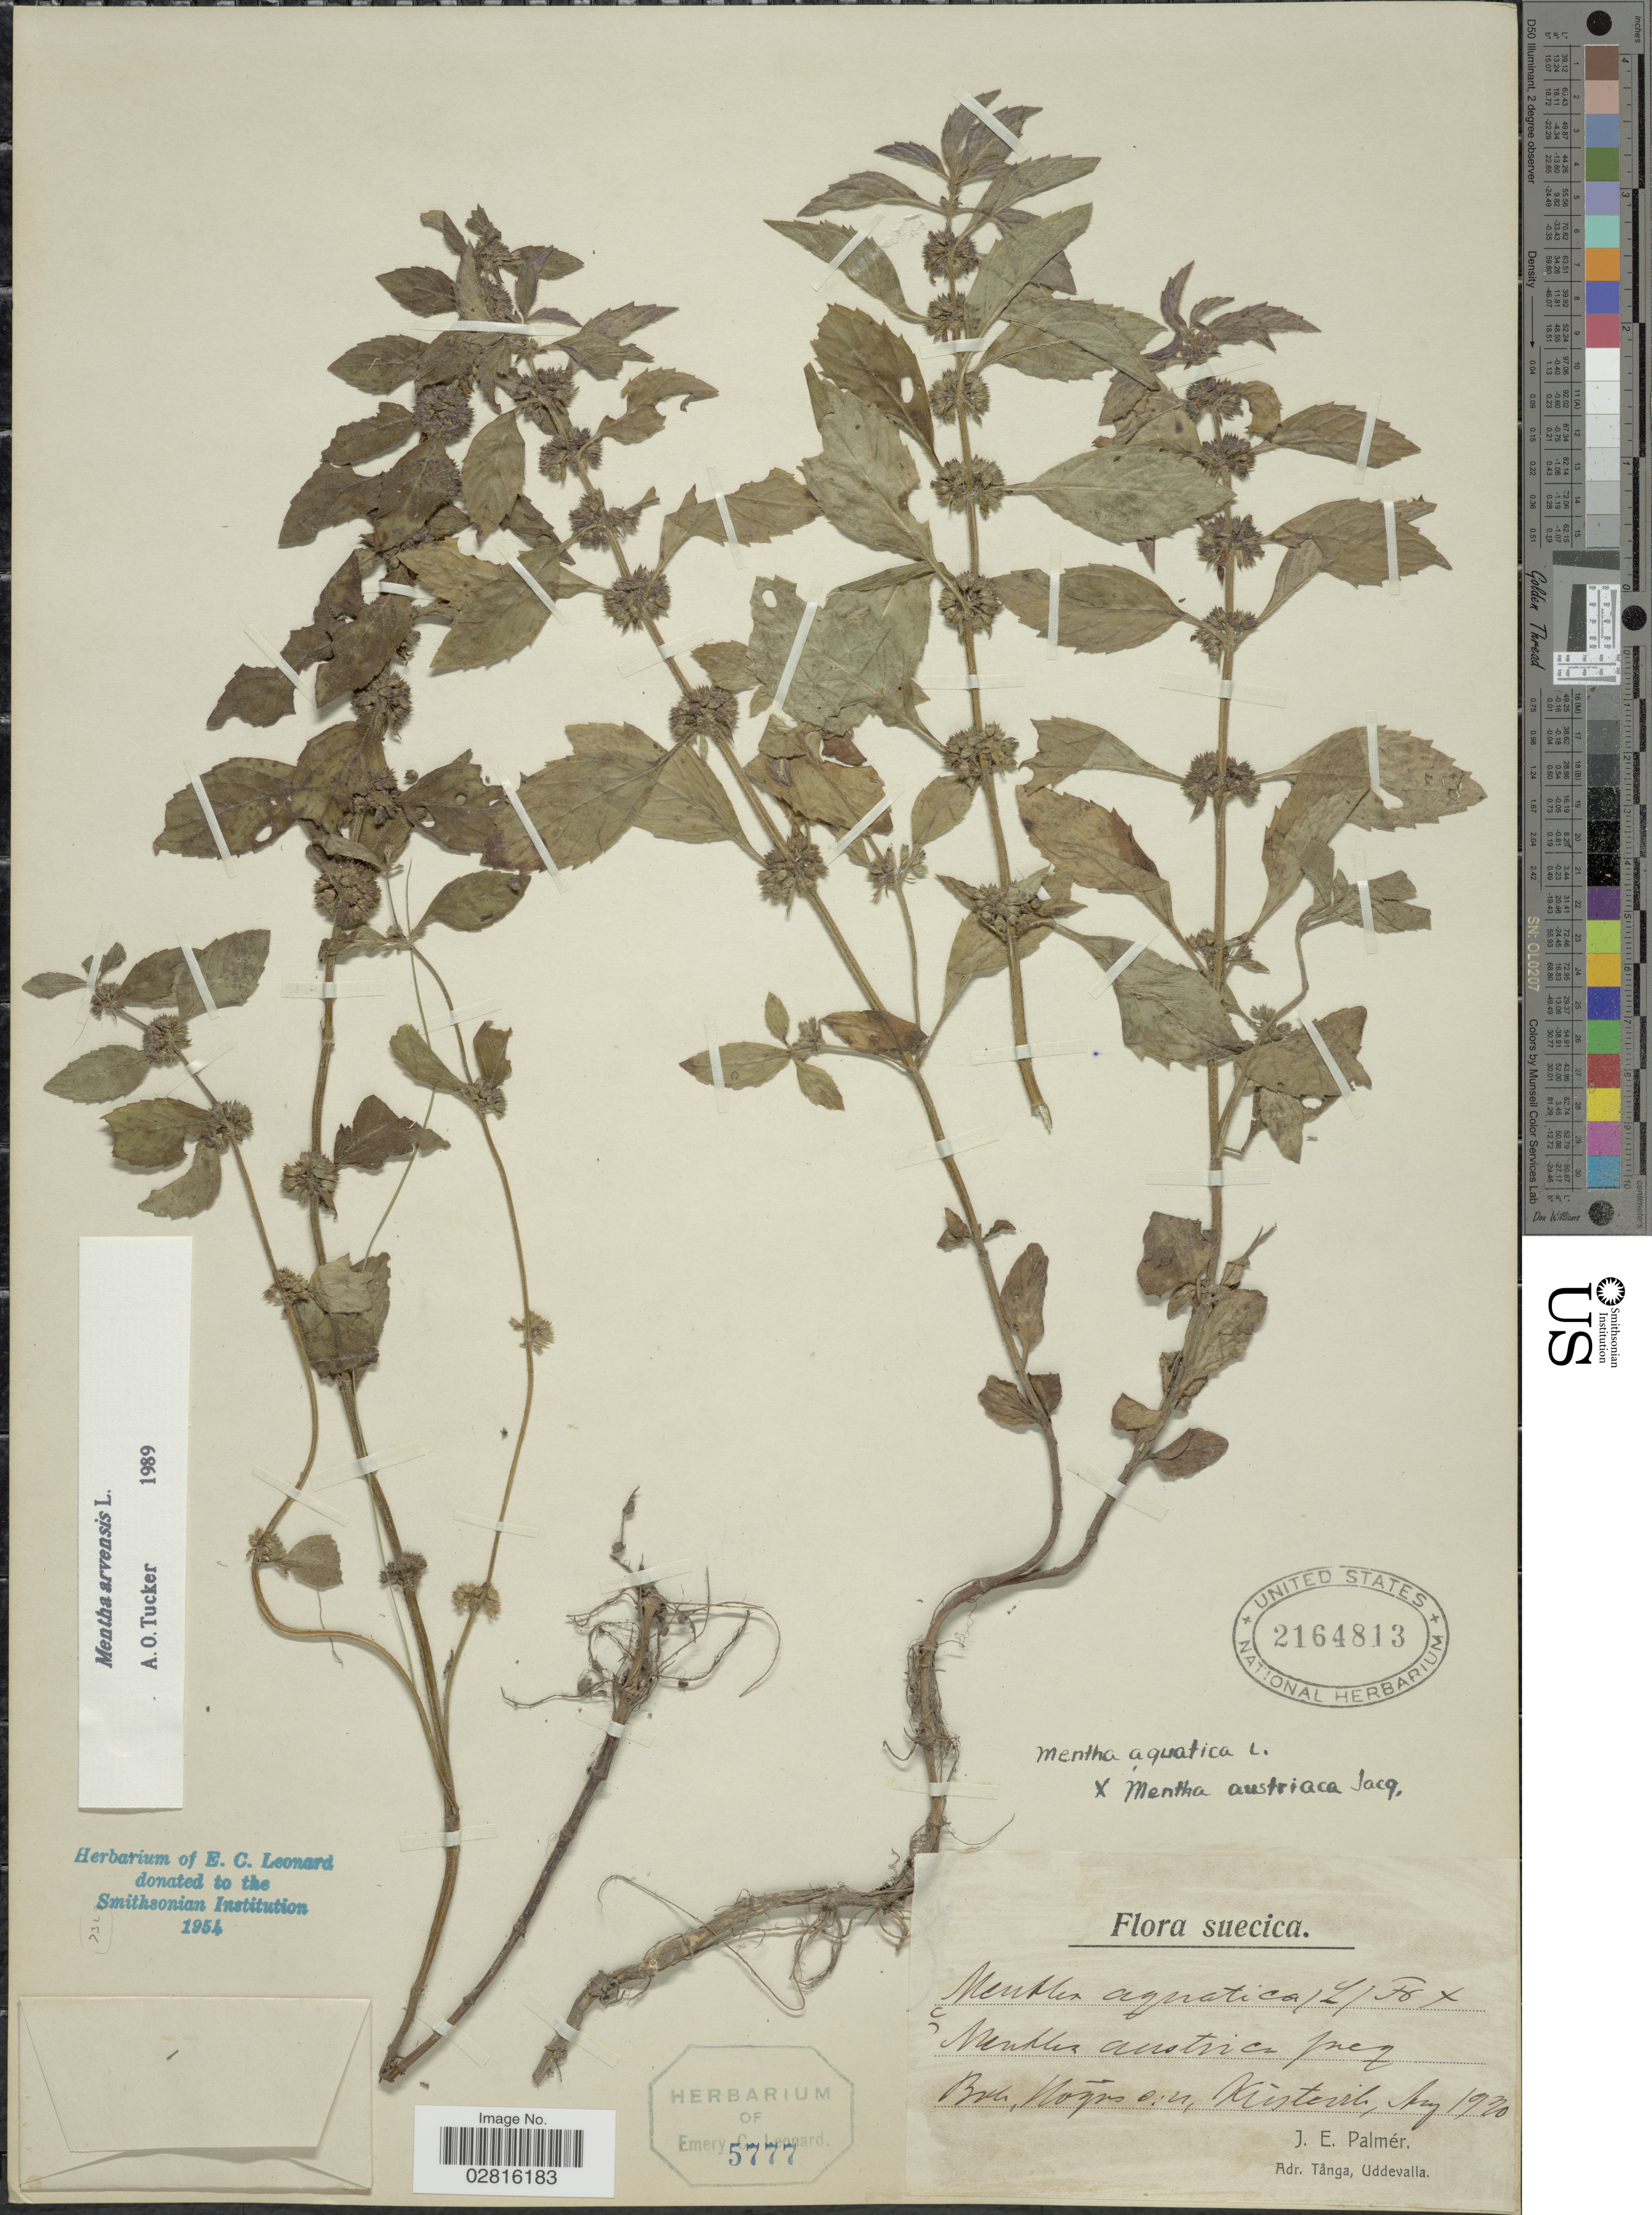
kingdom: Plantae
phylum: Tracheophyta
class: Magnoliopsida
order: Lamiales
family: Lamiaceae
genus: Mentha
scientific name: Mentha arvensis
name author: L.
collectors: J. E. Palmér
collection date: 1920-08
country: Sweden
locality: Suecica. [illegible text]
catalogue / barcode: US 2164813